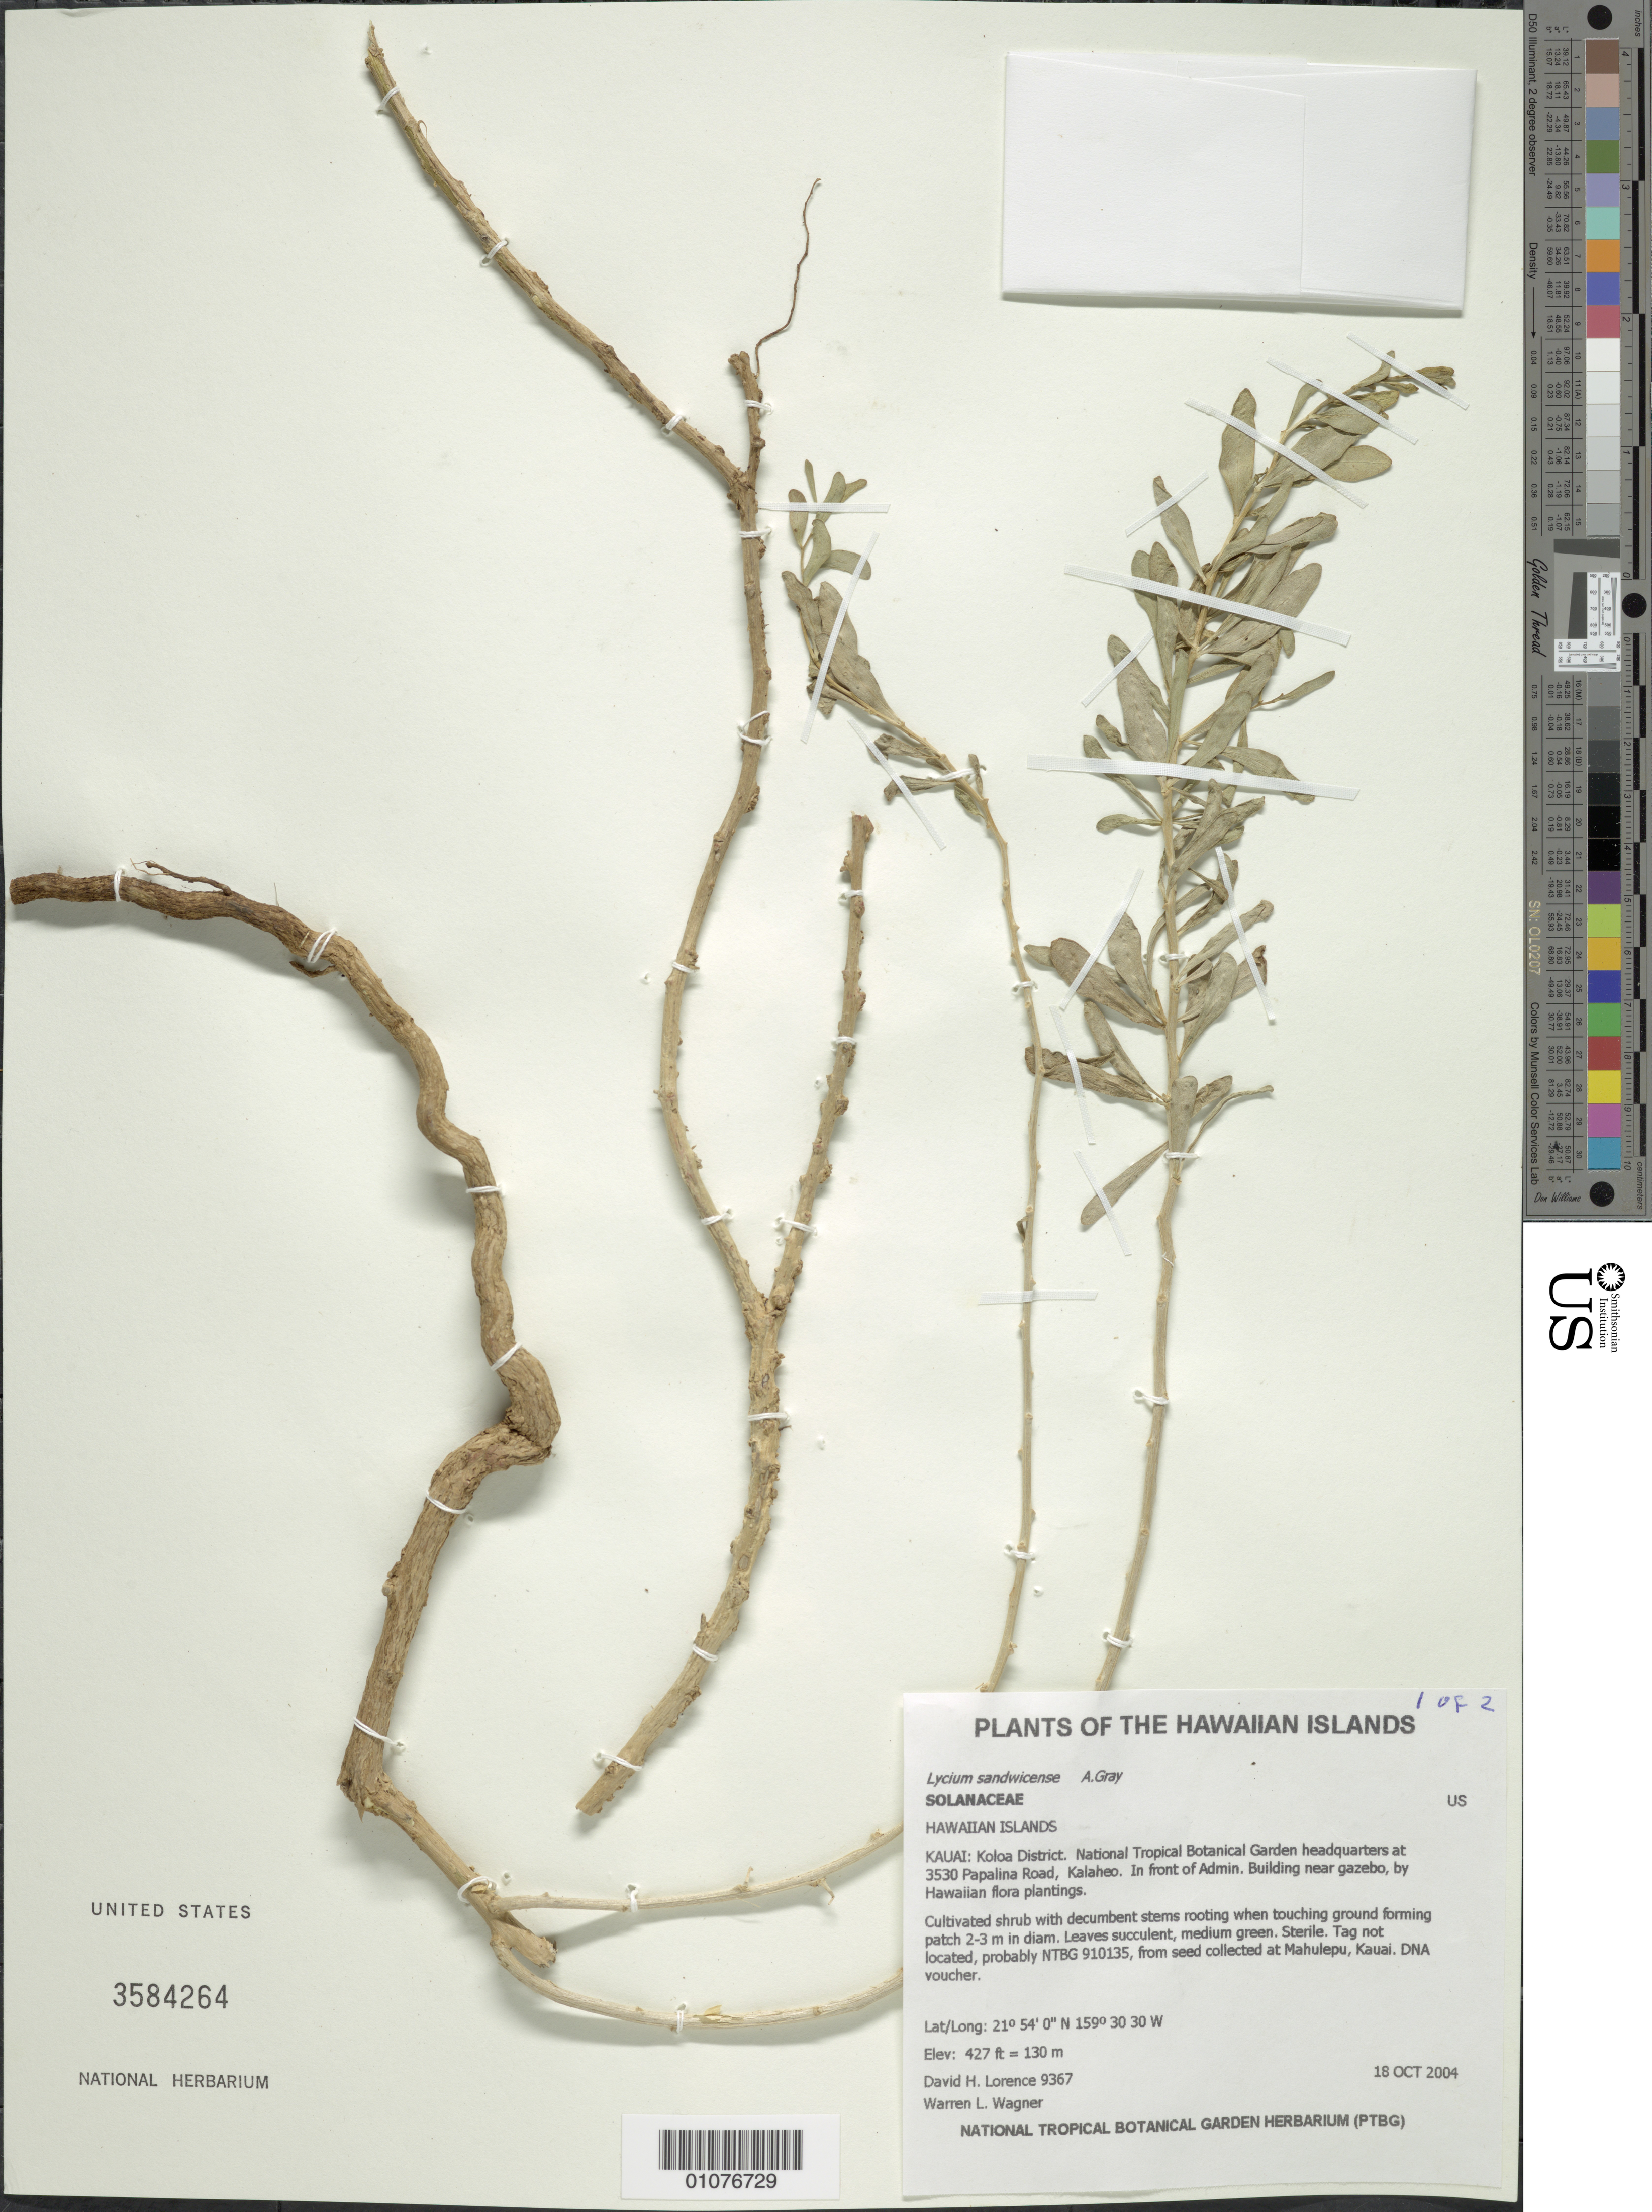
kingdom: Plantae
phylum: Tracheophyta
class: Magnoliopsida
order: Solanales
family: Solanaceae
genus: Lycium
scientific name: Lycium carolinianum var. sandwicense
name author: (A. Gray) C.L. Hitchc.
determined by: Wagner, W. L., (BOT), Smithsonian Institution - National Museum of Natural History (UNITED STATES)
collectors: D. Lorence & W. L. Wagner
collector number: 9367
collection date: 2004-10-18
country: United States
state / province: Hawaii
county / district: Kauai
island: Kaua'i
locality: National Tropical Botanical Garden headquarters at 3530 Papalina Road, Kalaheo. In front of Admin. Building near gazebo, by Hawaiian flora plantings.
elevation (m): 130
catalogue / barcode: US 3584264